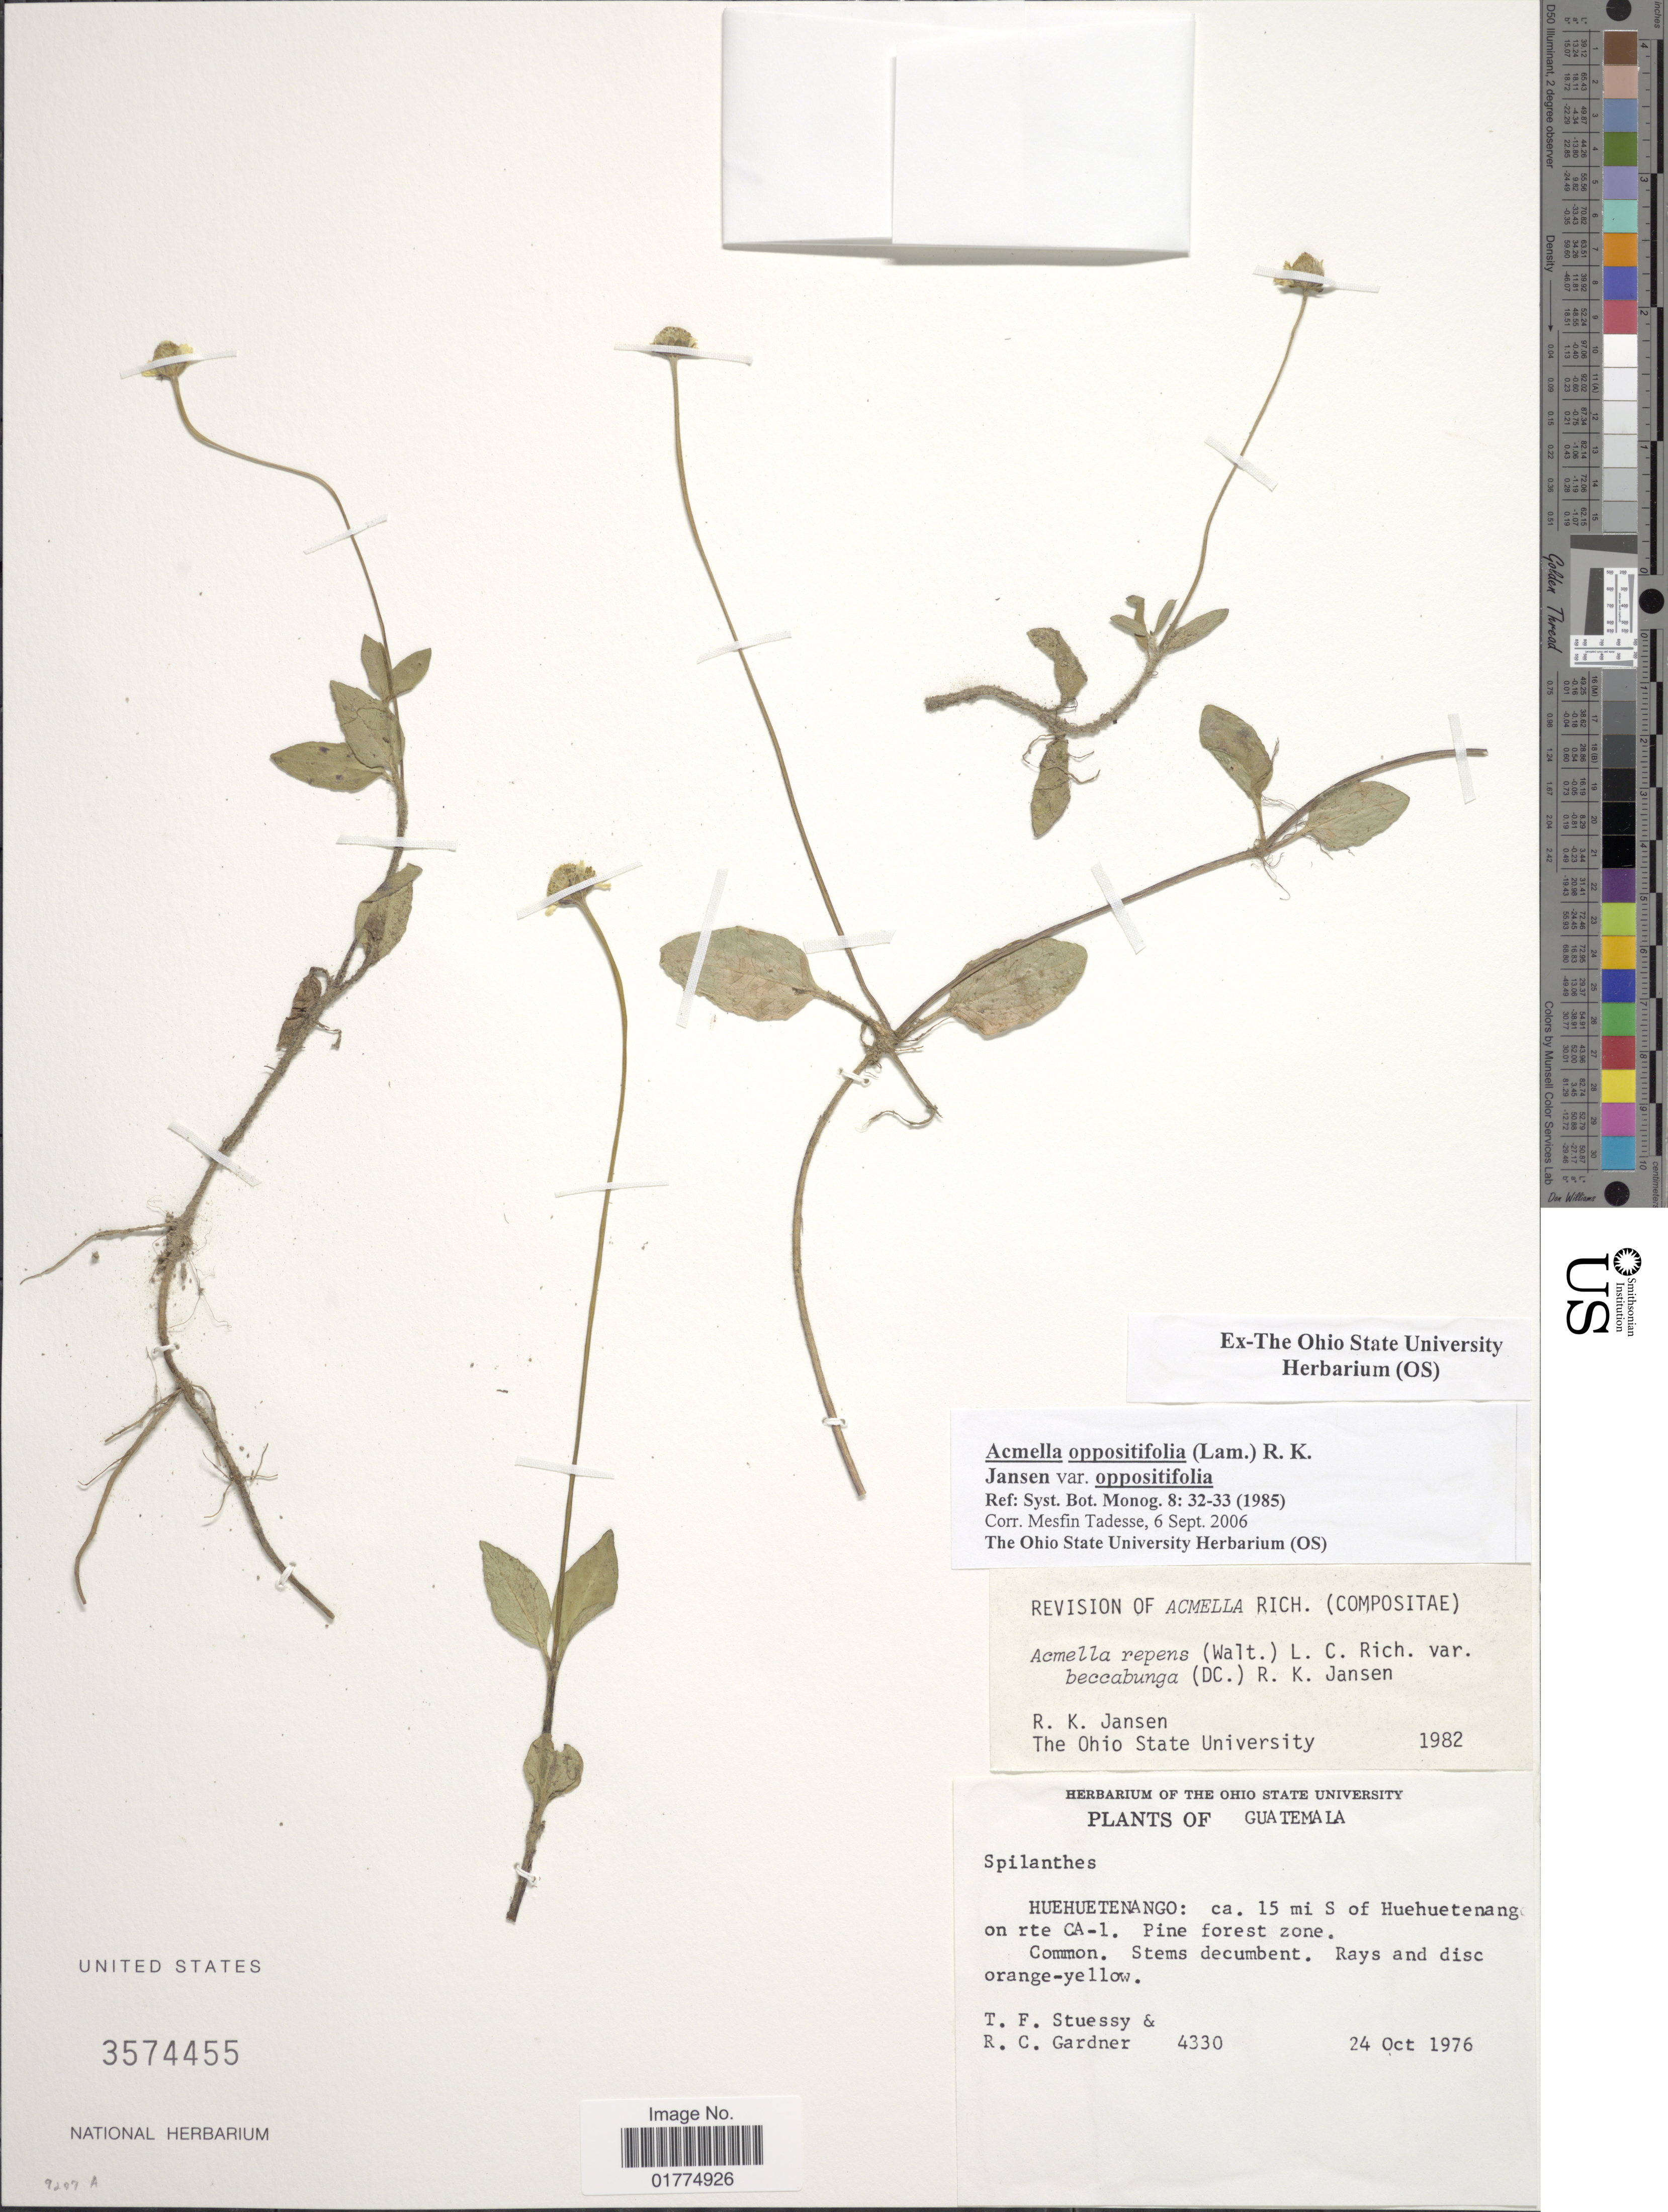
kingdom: Plantae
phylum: Tracheophyta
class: Magnoliopsida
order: Asterales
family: Asteraceae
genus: Acmella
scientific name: Acmella repens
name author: (Walter) Rich.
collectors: T. Stuessy & R. C. Gardner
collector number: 4330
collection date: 1976-10-24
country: Guatemala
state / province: Huehuetenango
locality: Huehuetenango: ca. 15 mi S of Huehuetenango on rte CA-1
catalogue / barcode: US 3574455